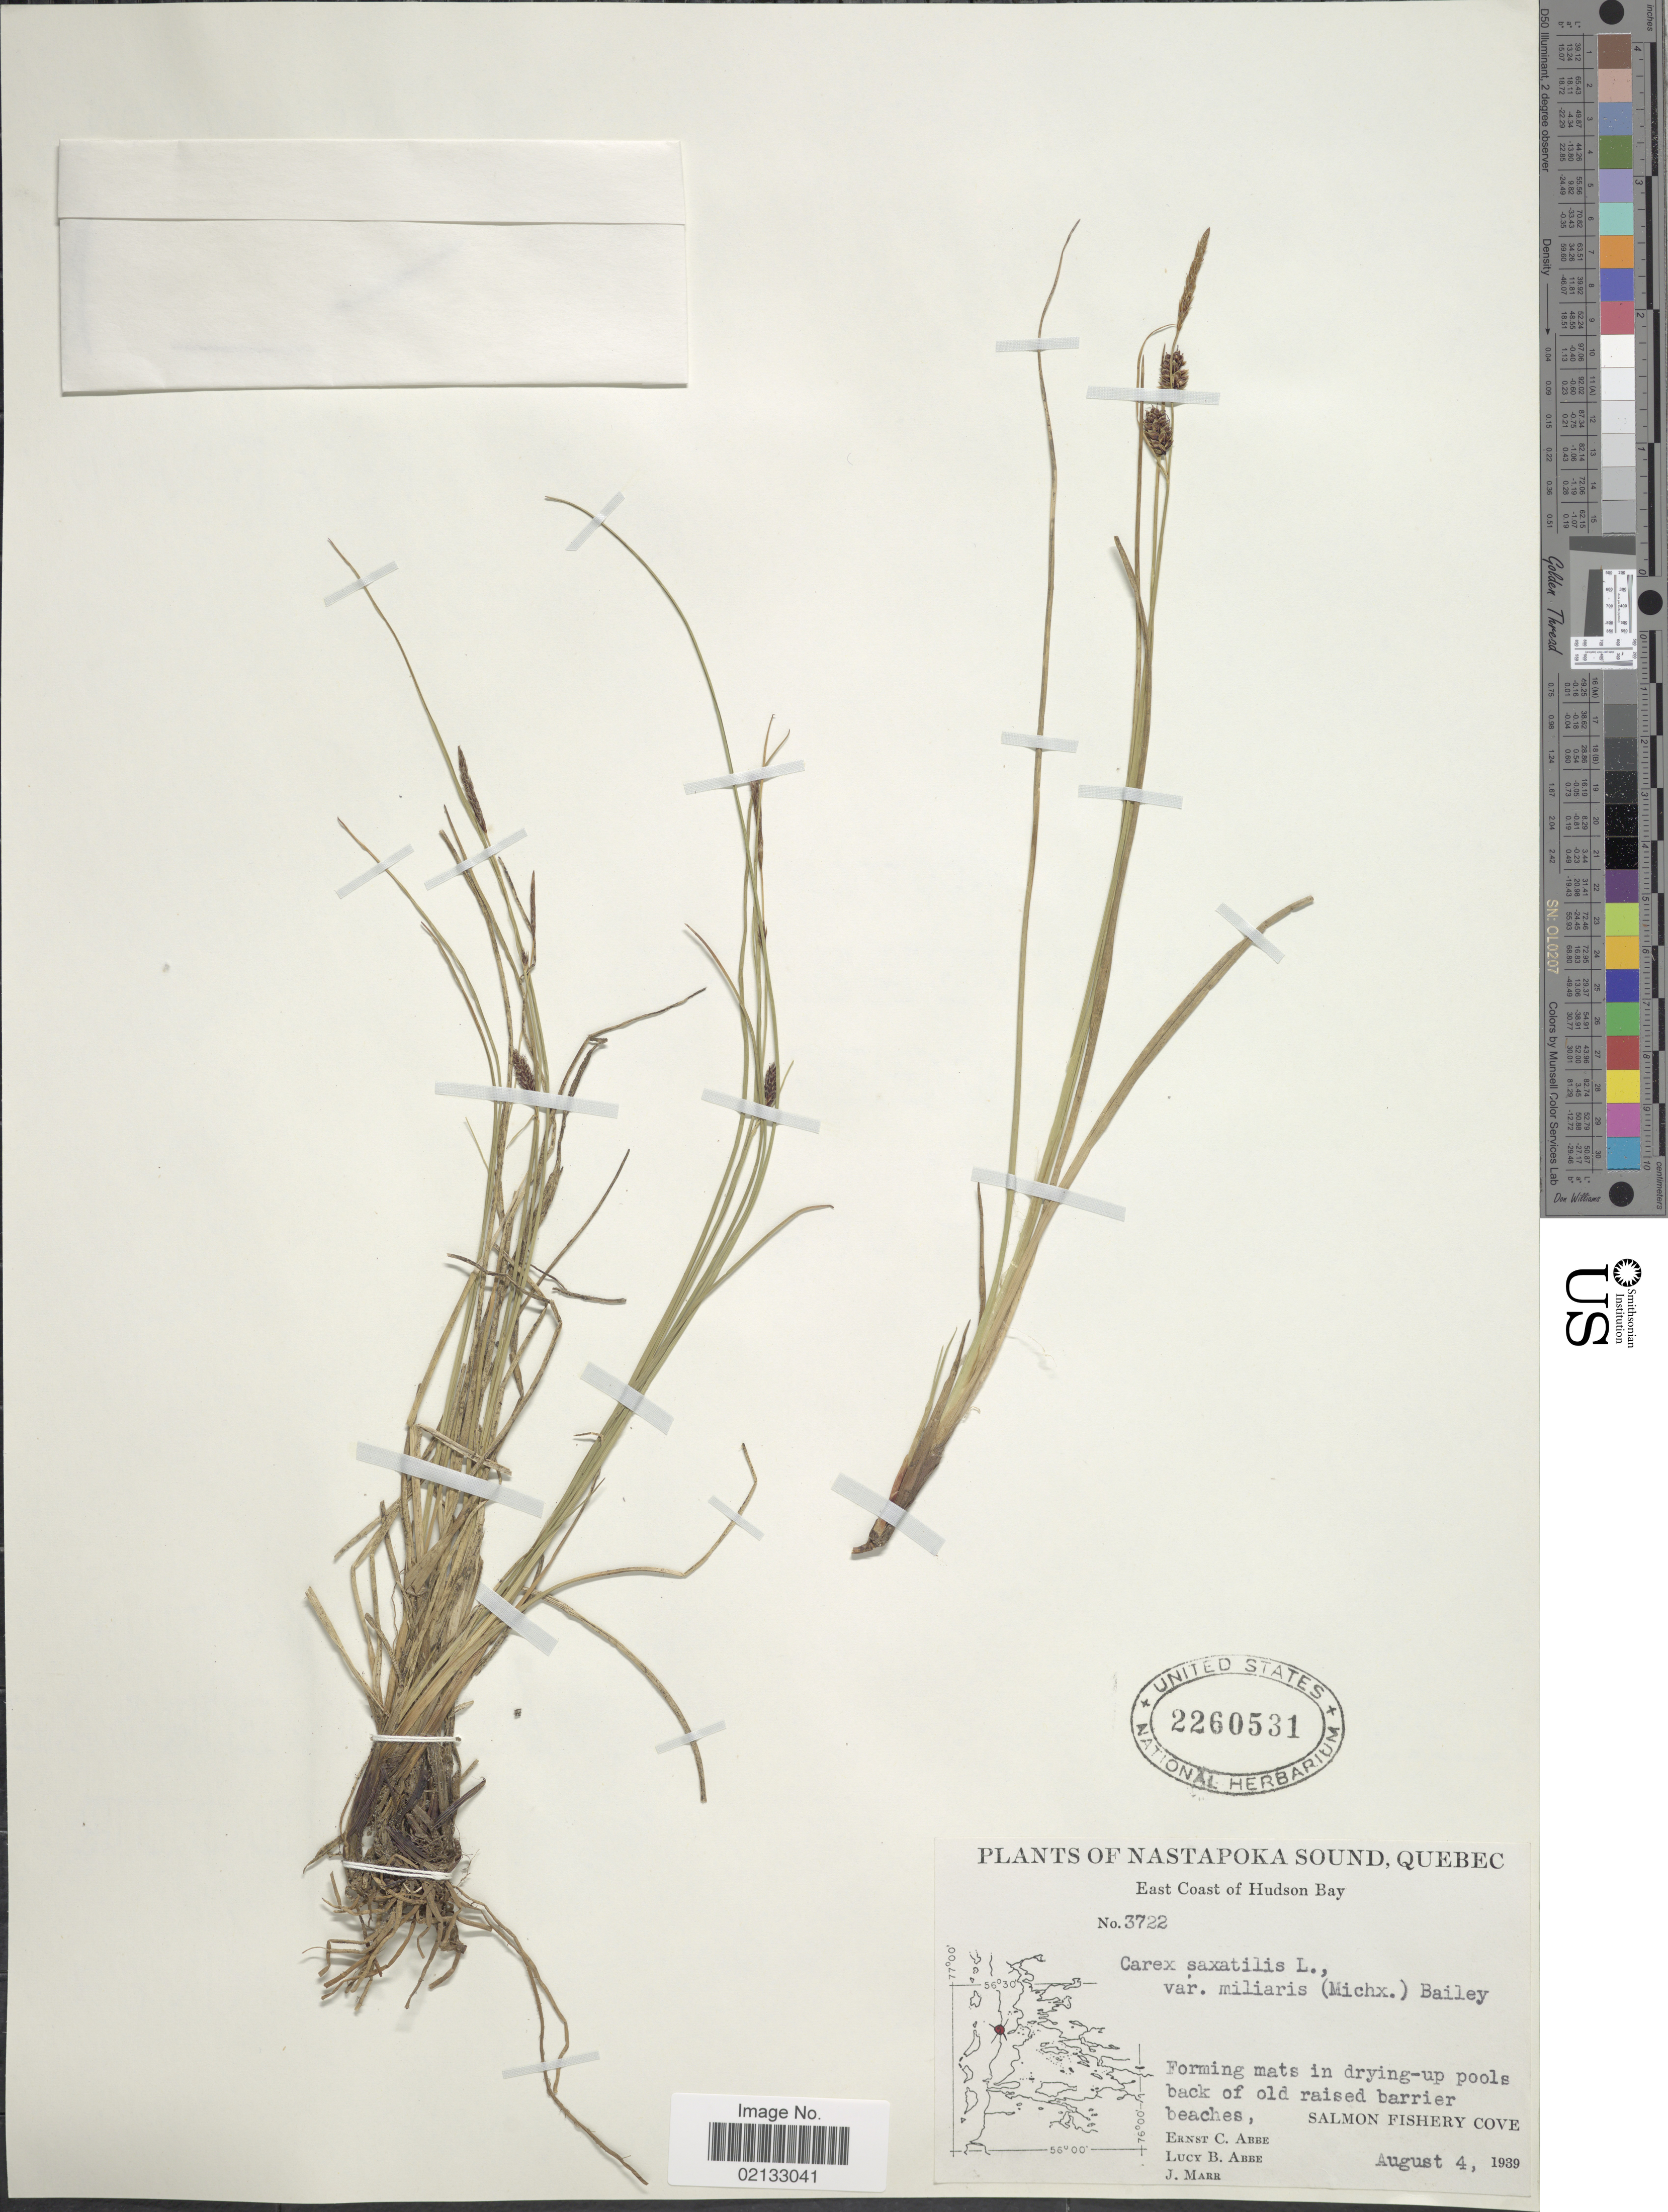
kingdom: Plantae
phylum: Tracheophyta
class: Liliopsida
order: Poales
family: Cyperaceae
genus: Carex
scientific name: Carex saxatilis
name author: L.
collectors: E. C. Abbe, L. B. Abbe & J. Marr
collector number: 3722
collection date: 1939-08-04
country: Canada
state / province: Quebec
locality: Nastapoka Sound. East Coast of Hudson Bay. Forming mats in drying-up pools back of old raised barrier beaches, Salmon Fishery Cove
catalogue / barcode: US 2260531